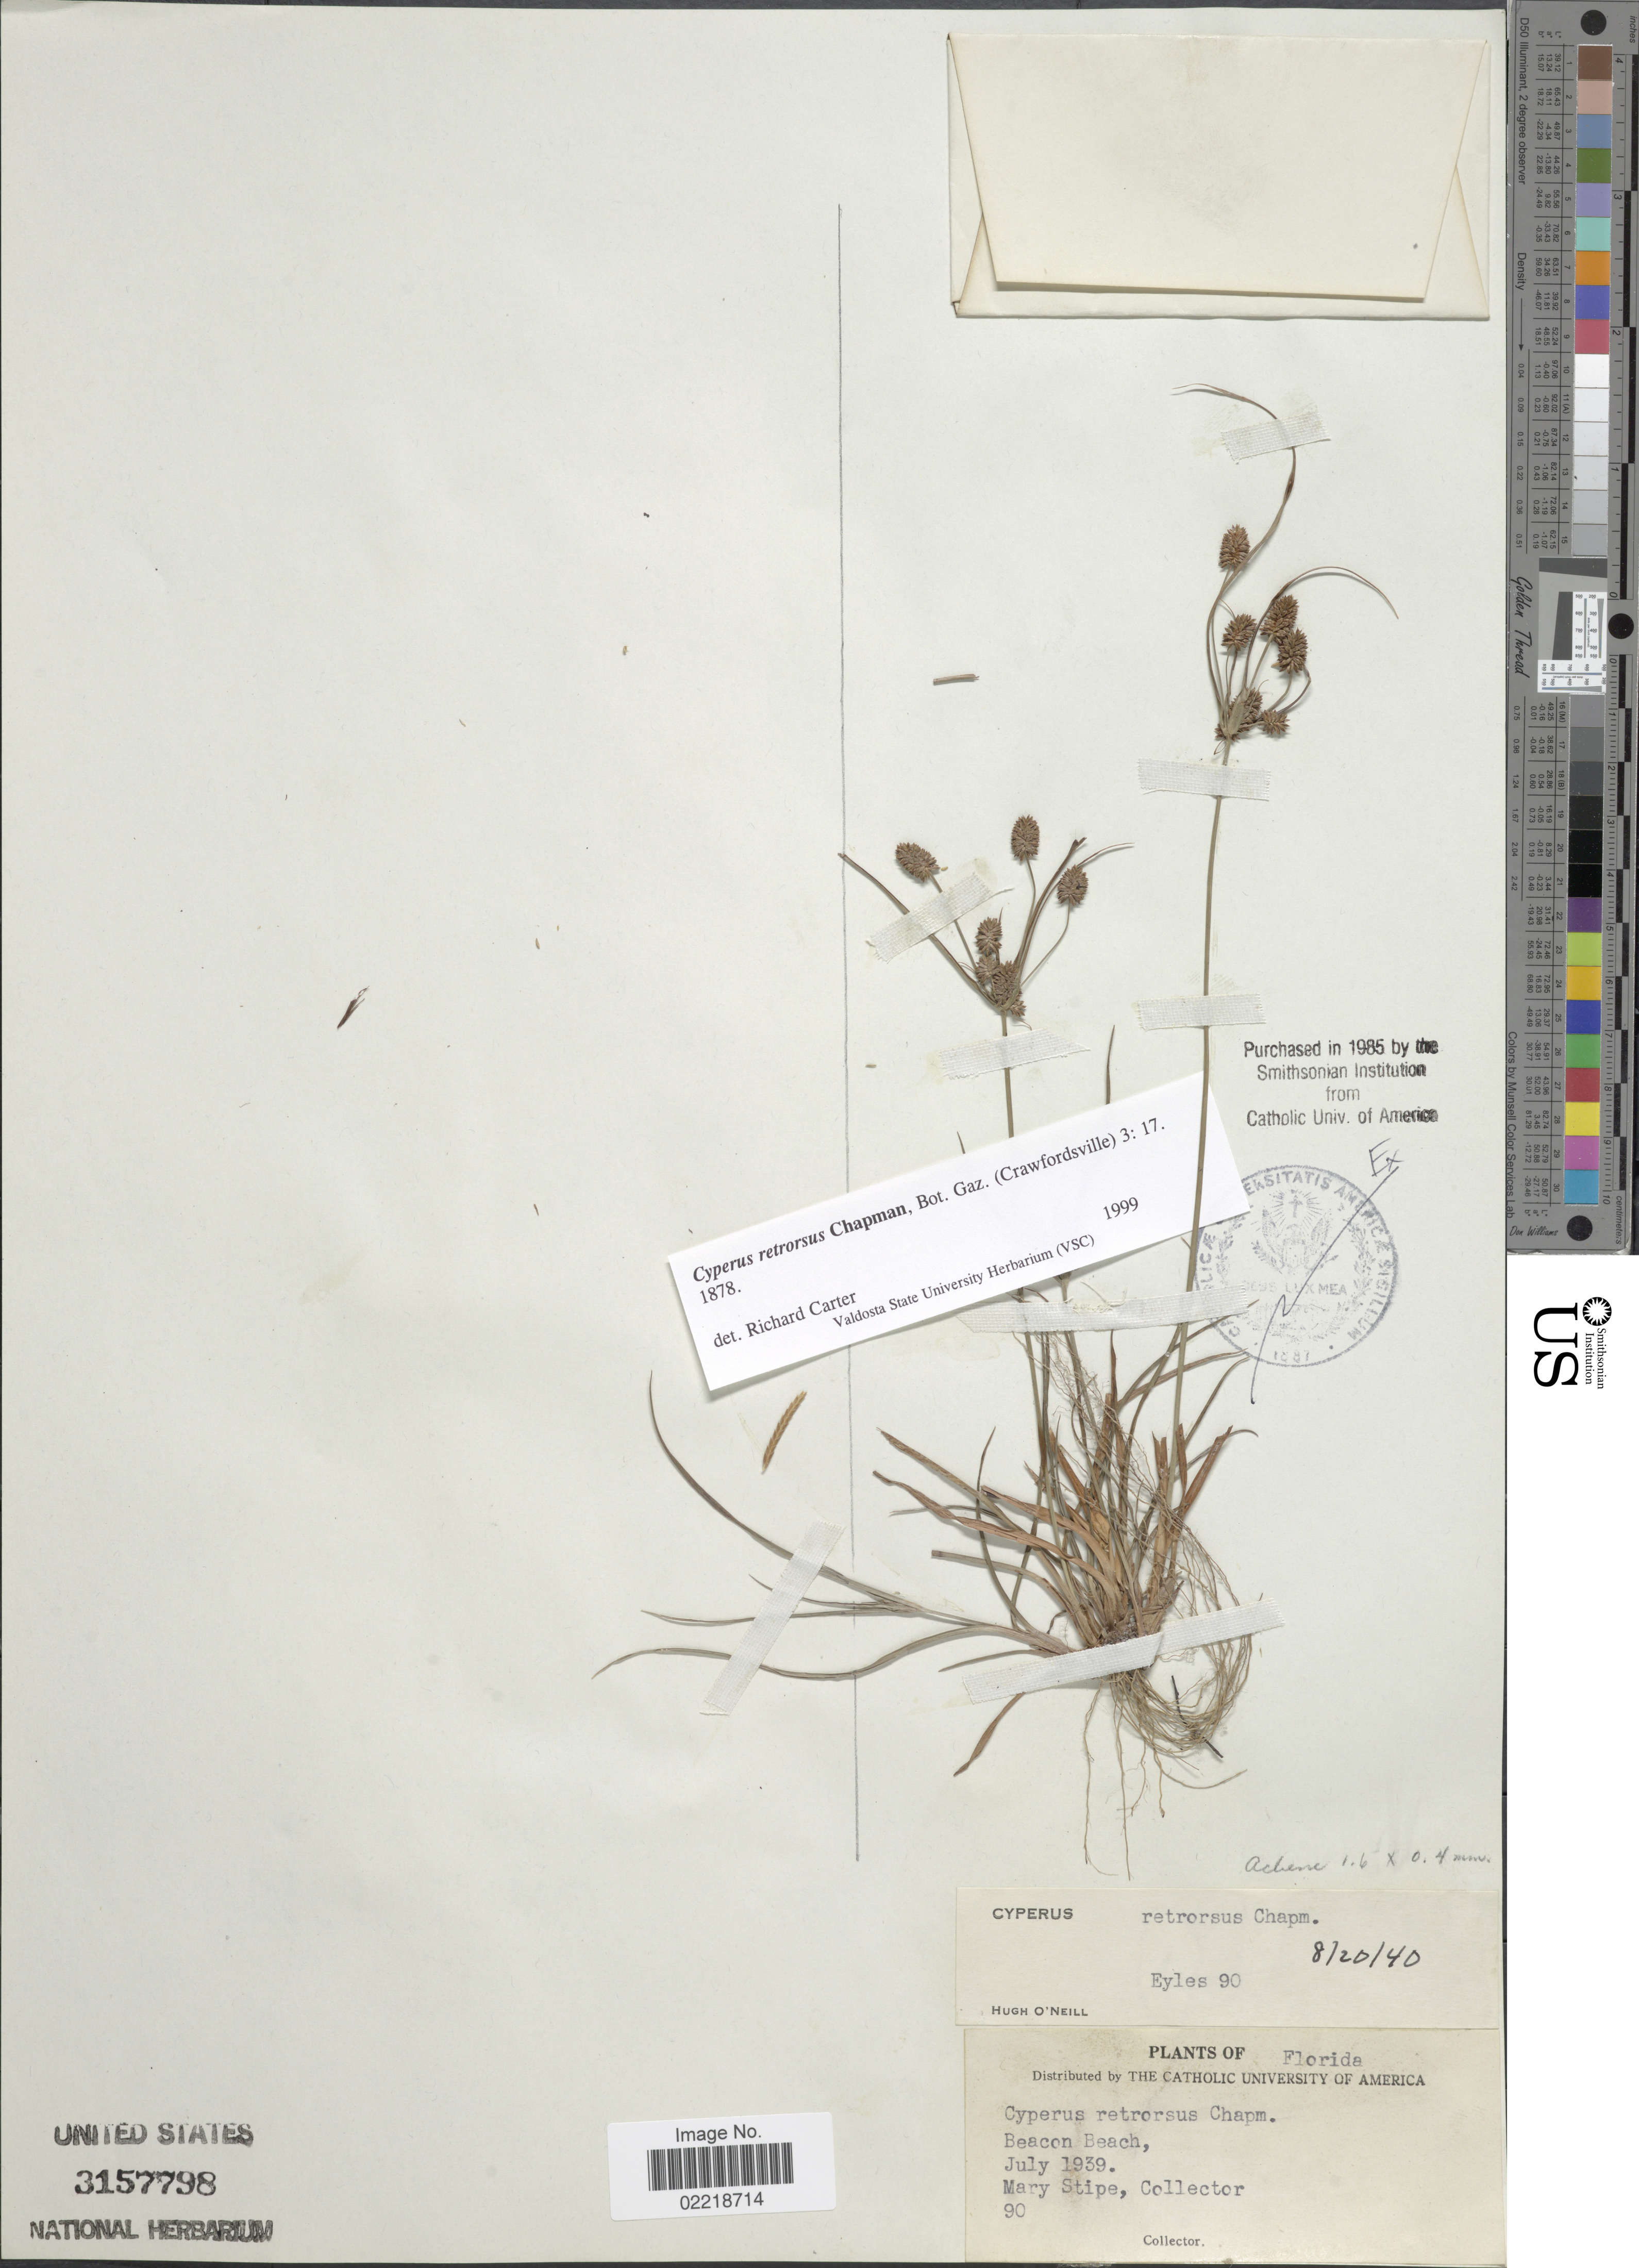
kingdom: Plantae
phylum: Tracheophyta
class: Liliopsida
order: Poales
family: Cyperaceae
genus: Cyperus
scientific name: Cyperus retrorsus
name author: Chapm.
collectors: M. Stipe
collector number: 90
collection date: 1939-07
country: United States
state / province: Florida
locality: Beacon Beach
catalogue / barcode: US 3157798